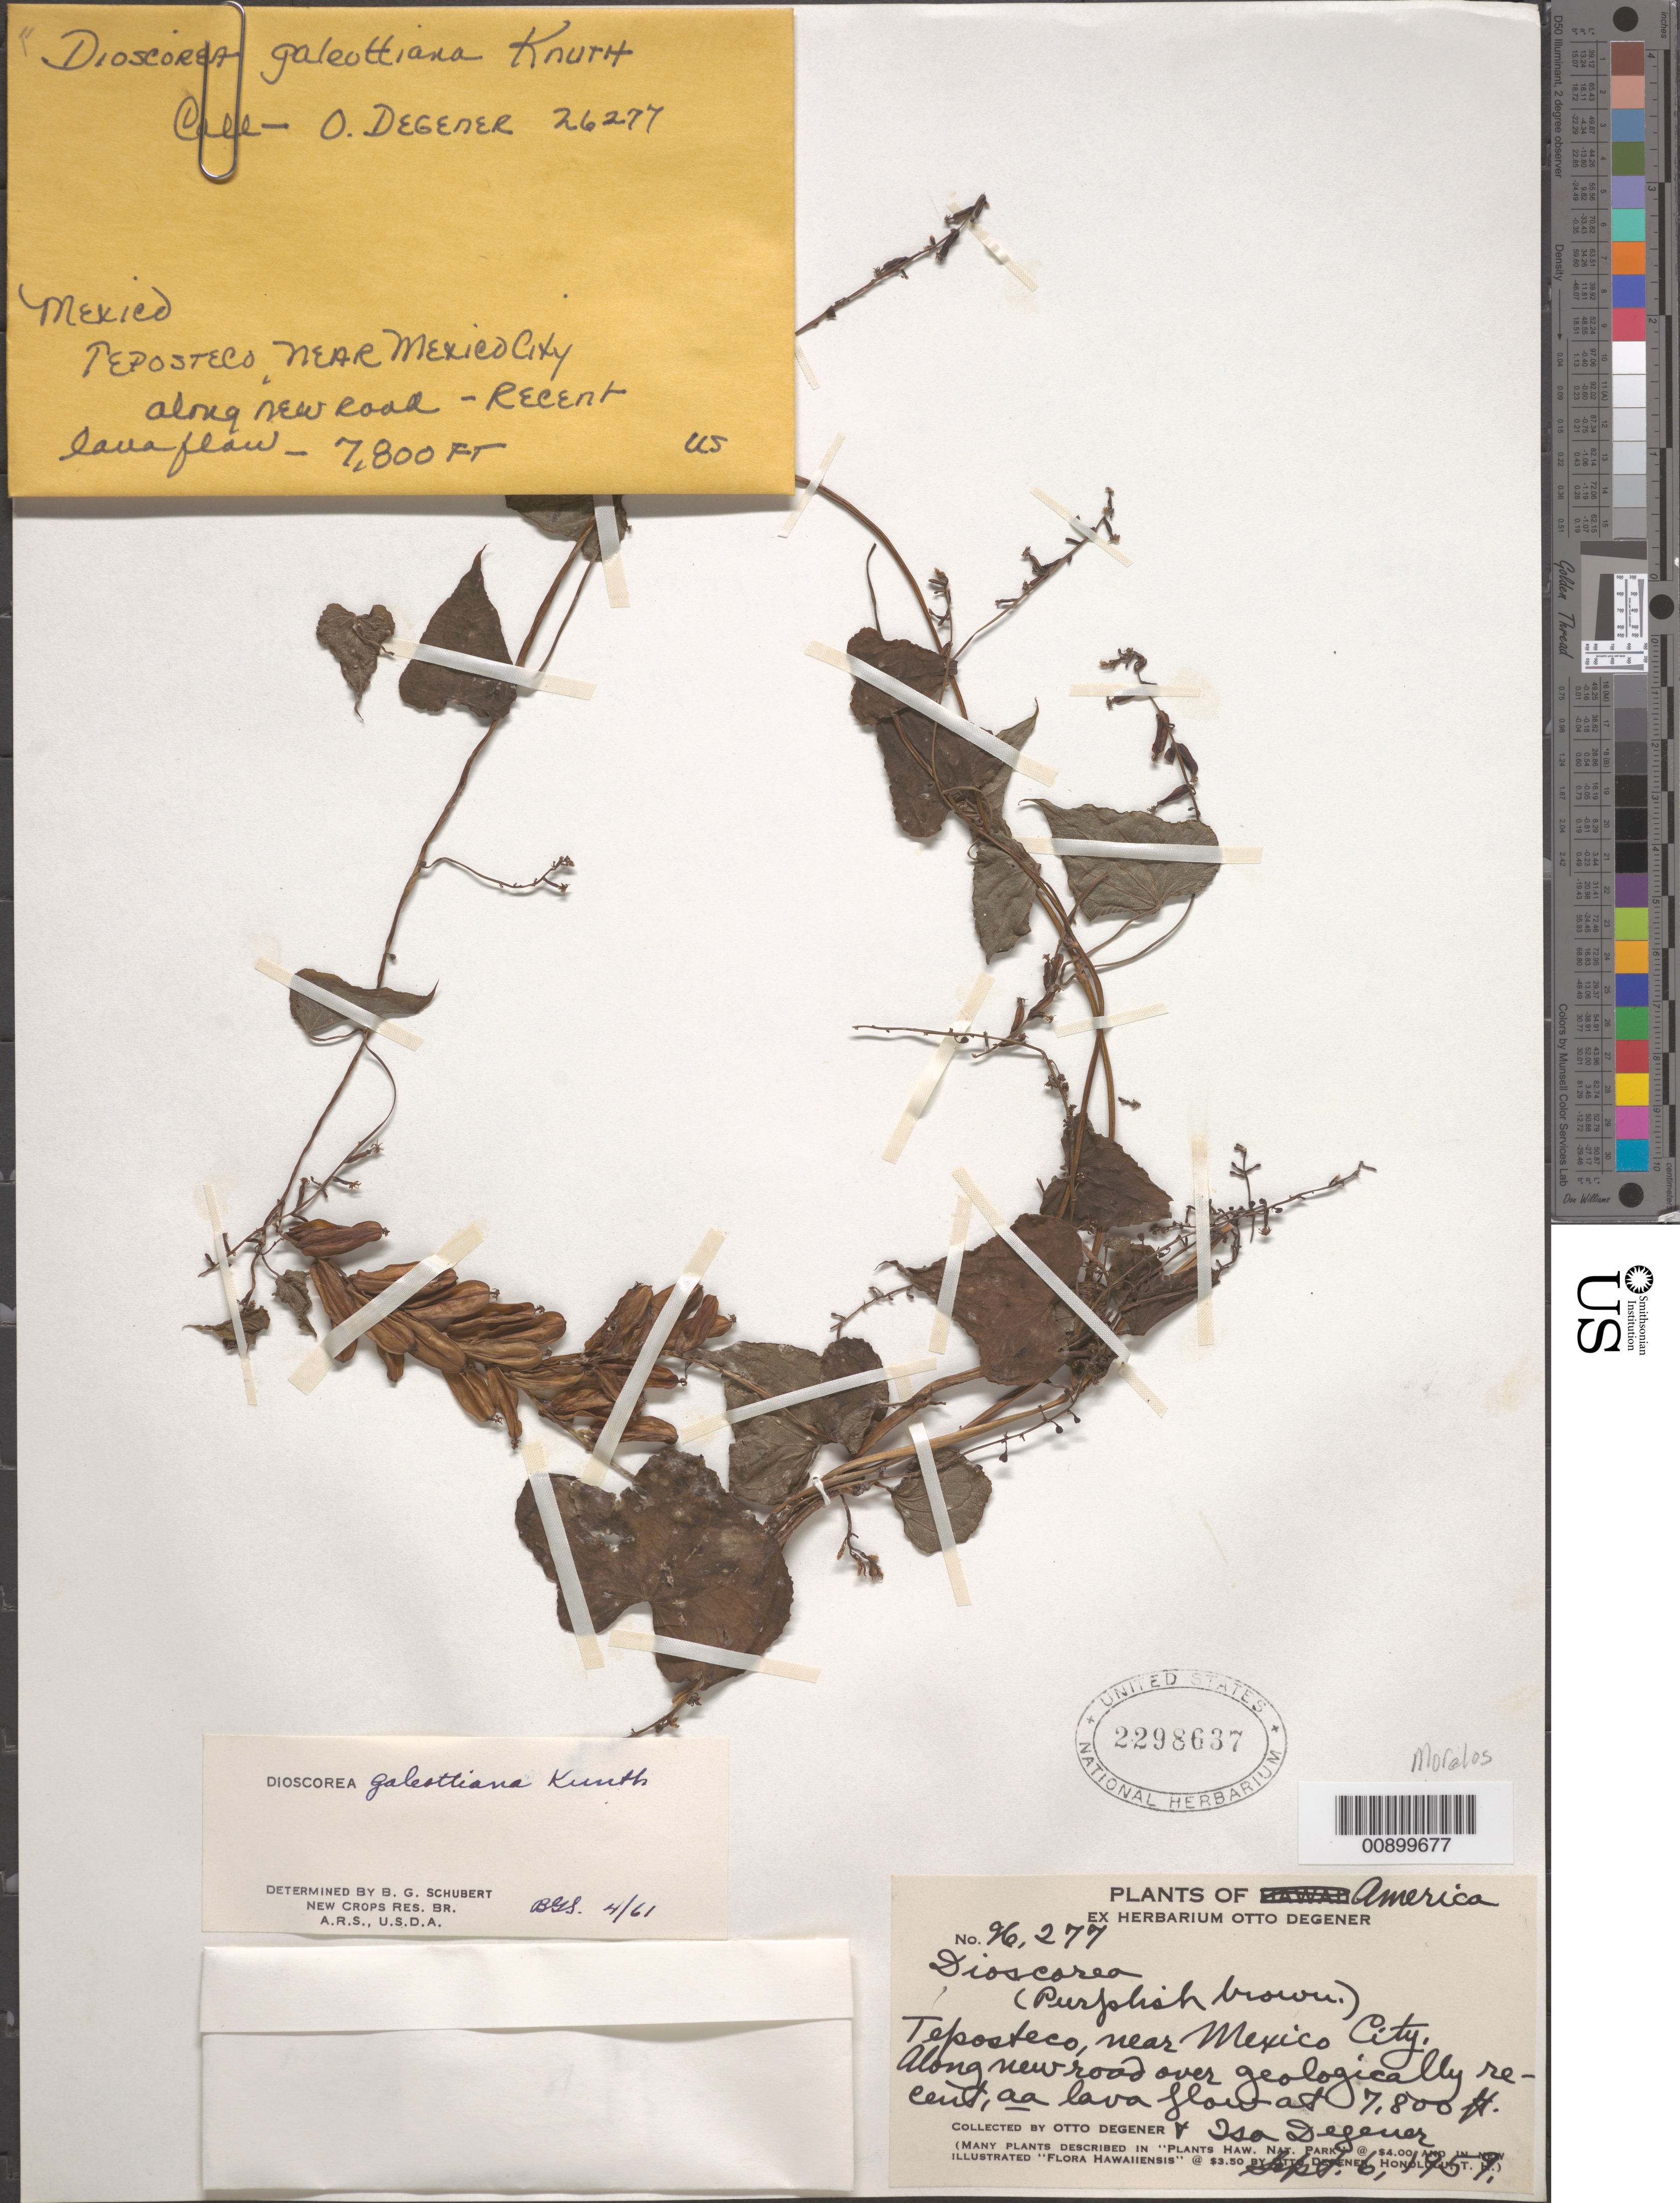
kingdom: Plantae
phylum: Tracheophyta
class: Liliopsida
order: Dioscoreales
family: Dioscoreaceae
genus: Dioscorea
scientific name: Dioscorea galeottiana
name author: Kunth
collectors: O. Degener & I. Degener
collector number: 96,277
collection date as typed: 06 Sep 1957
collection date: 1957-09-06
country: Mexico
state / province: Morelos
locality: Teposteco, near Mexico City.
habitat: Along new road over geologically recent aa lava flow.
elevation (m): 2377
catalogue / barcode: US 2298637